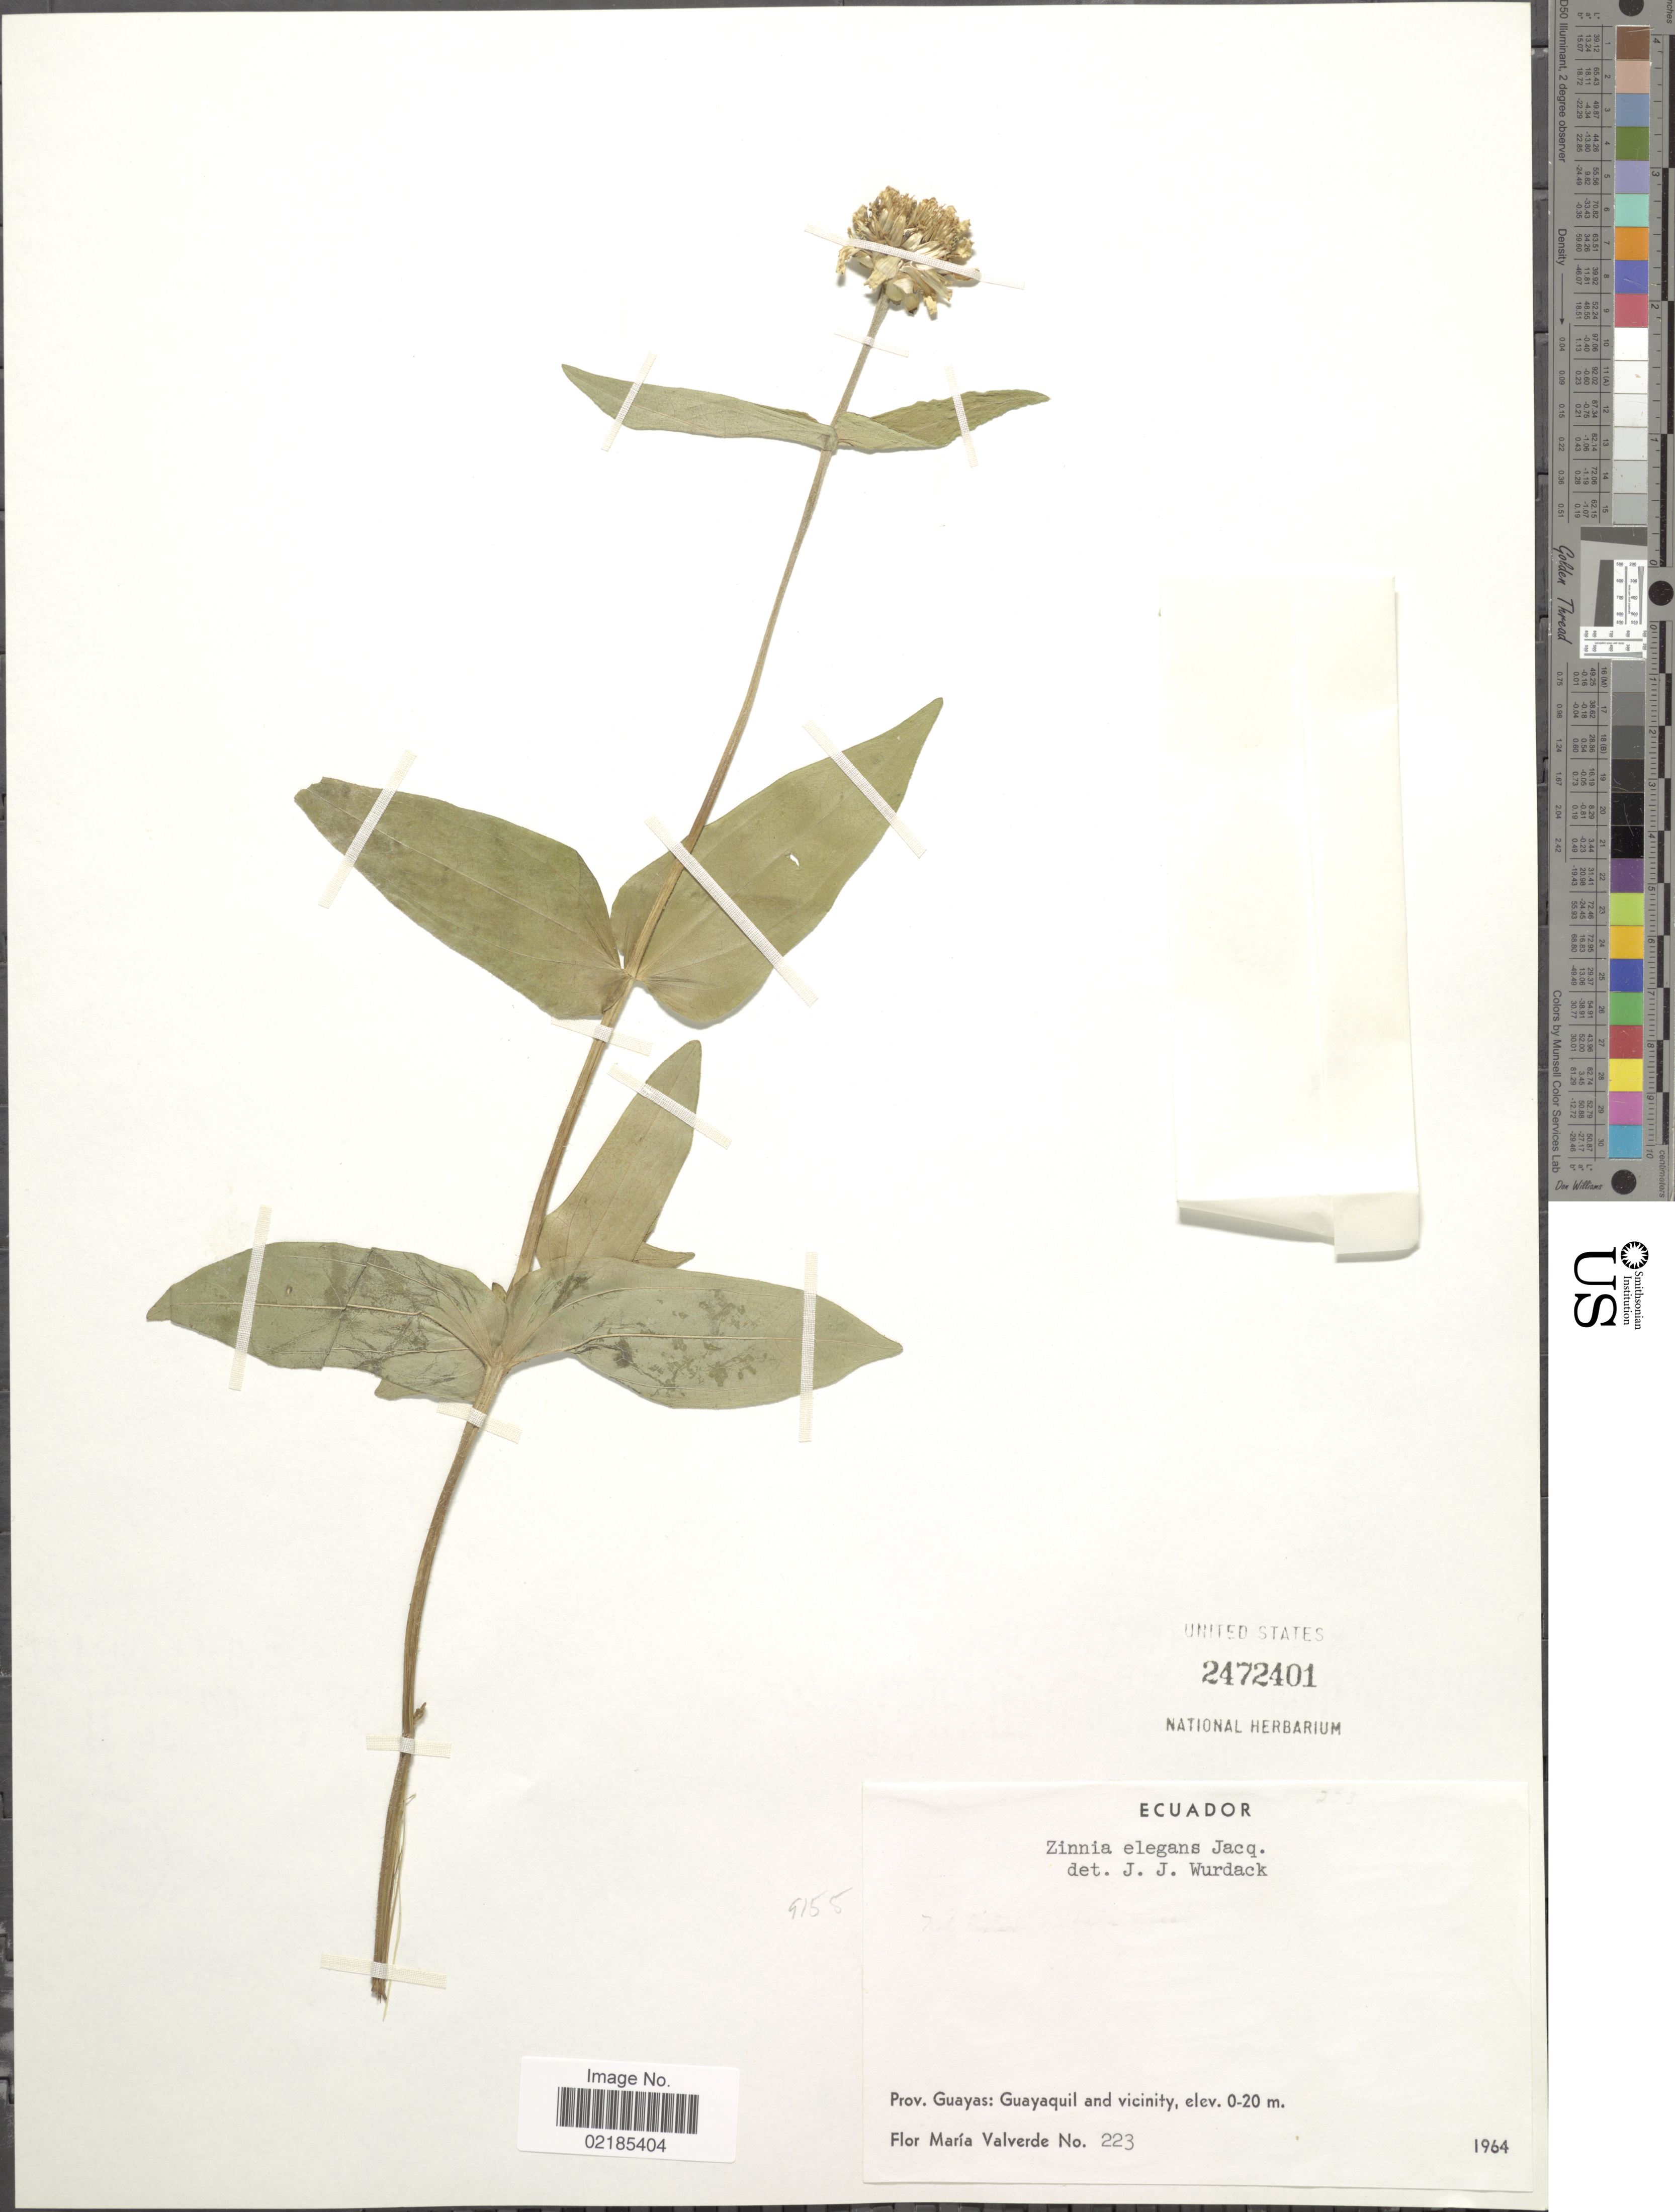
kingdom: Plantae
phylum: Tracheophyta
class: Magnoliopsida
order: Asterales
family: Asteraceae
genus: Zinnia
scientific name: Zinnia multiflora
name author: L.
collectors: F. M. Valverde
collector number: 223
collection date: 1964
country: Ecuador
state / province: Guayas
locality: Guayaquil and vicinity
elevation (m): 0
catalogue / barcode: US 2472401